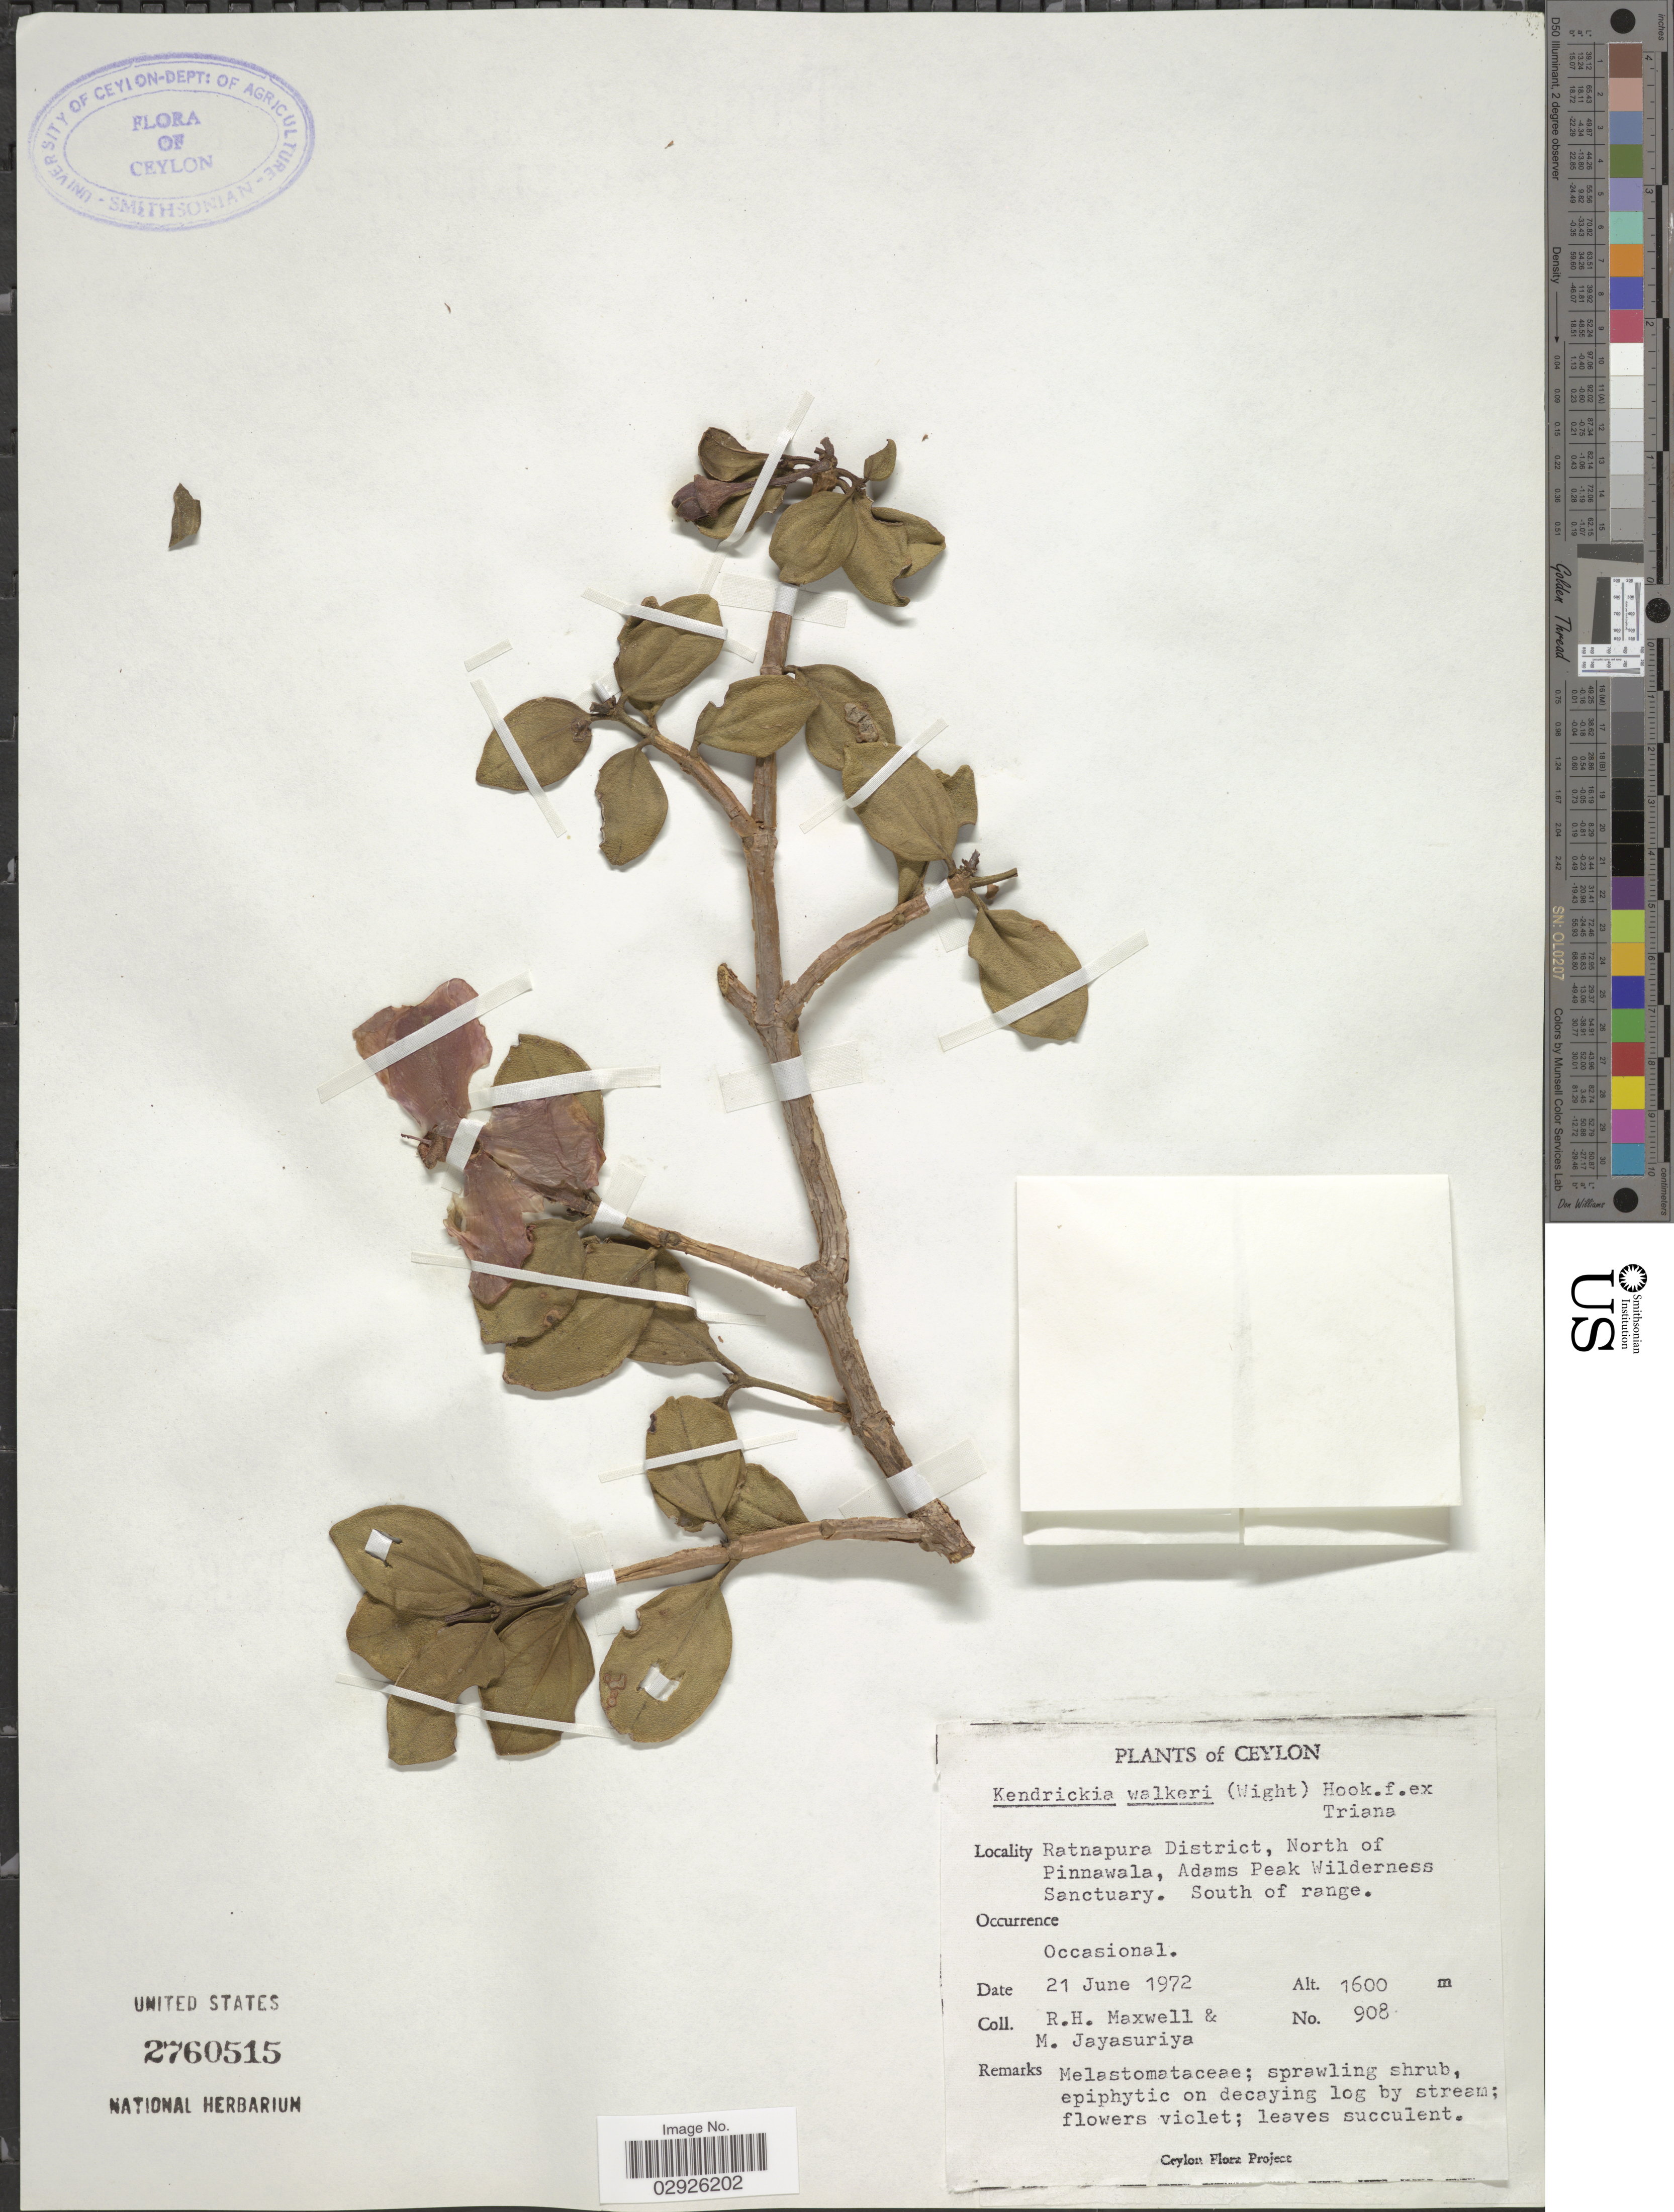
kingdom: Plantae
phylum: Tracheophyta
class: Magnoliopsida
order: Myrtales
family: Melastomataceae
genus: Kendrickia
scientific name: Kendrickia walkeri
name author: Hook. f.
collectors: R. Maxwell & M. Jayasuriya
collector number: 908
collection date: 1972-06-21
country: Sri Lanka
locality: Ceylon. Ratnapura District, North of Pinnawala, Adams Peak Wilderness Sanctuary. South of range.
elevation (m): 1600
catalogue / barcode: US 2760515